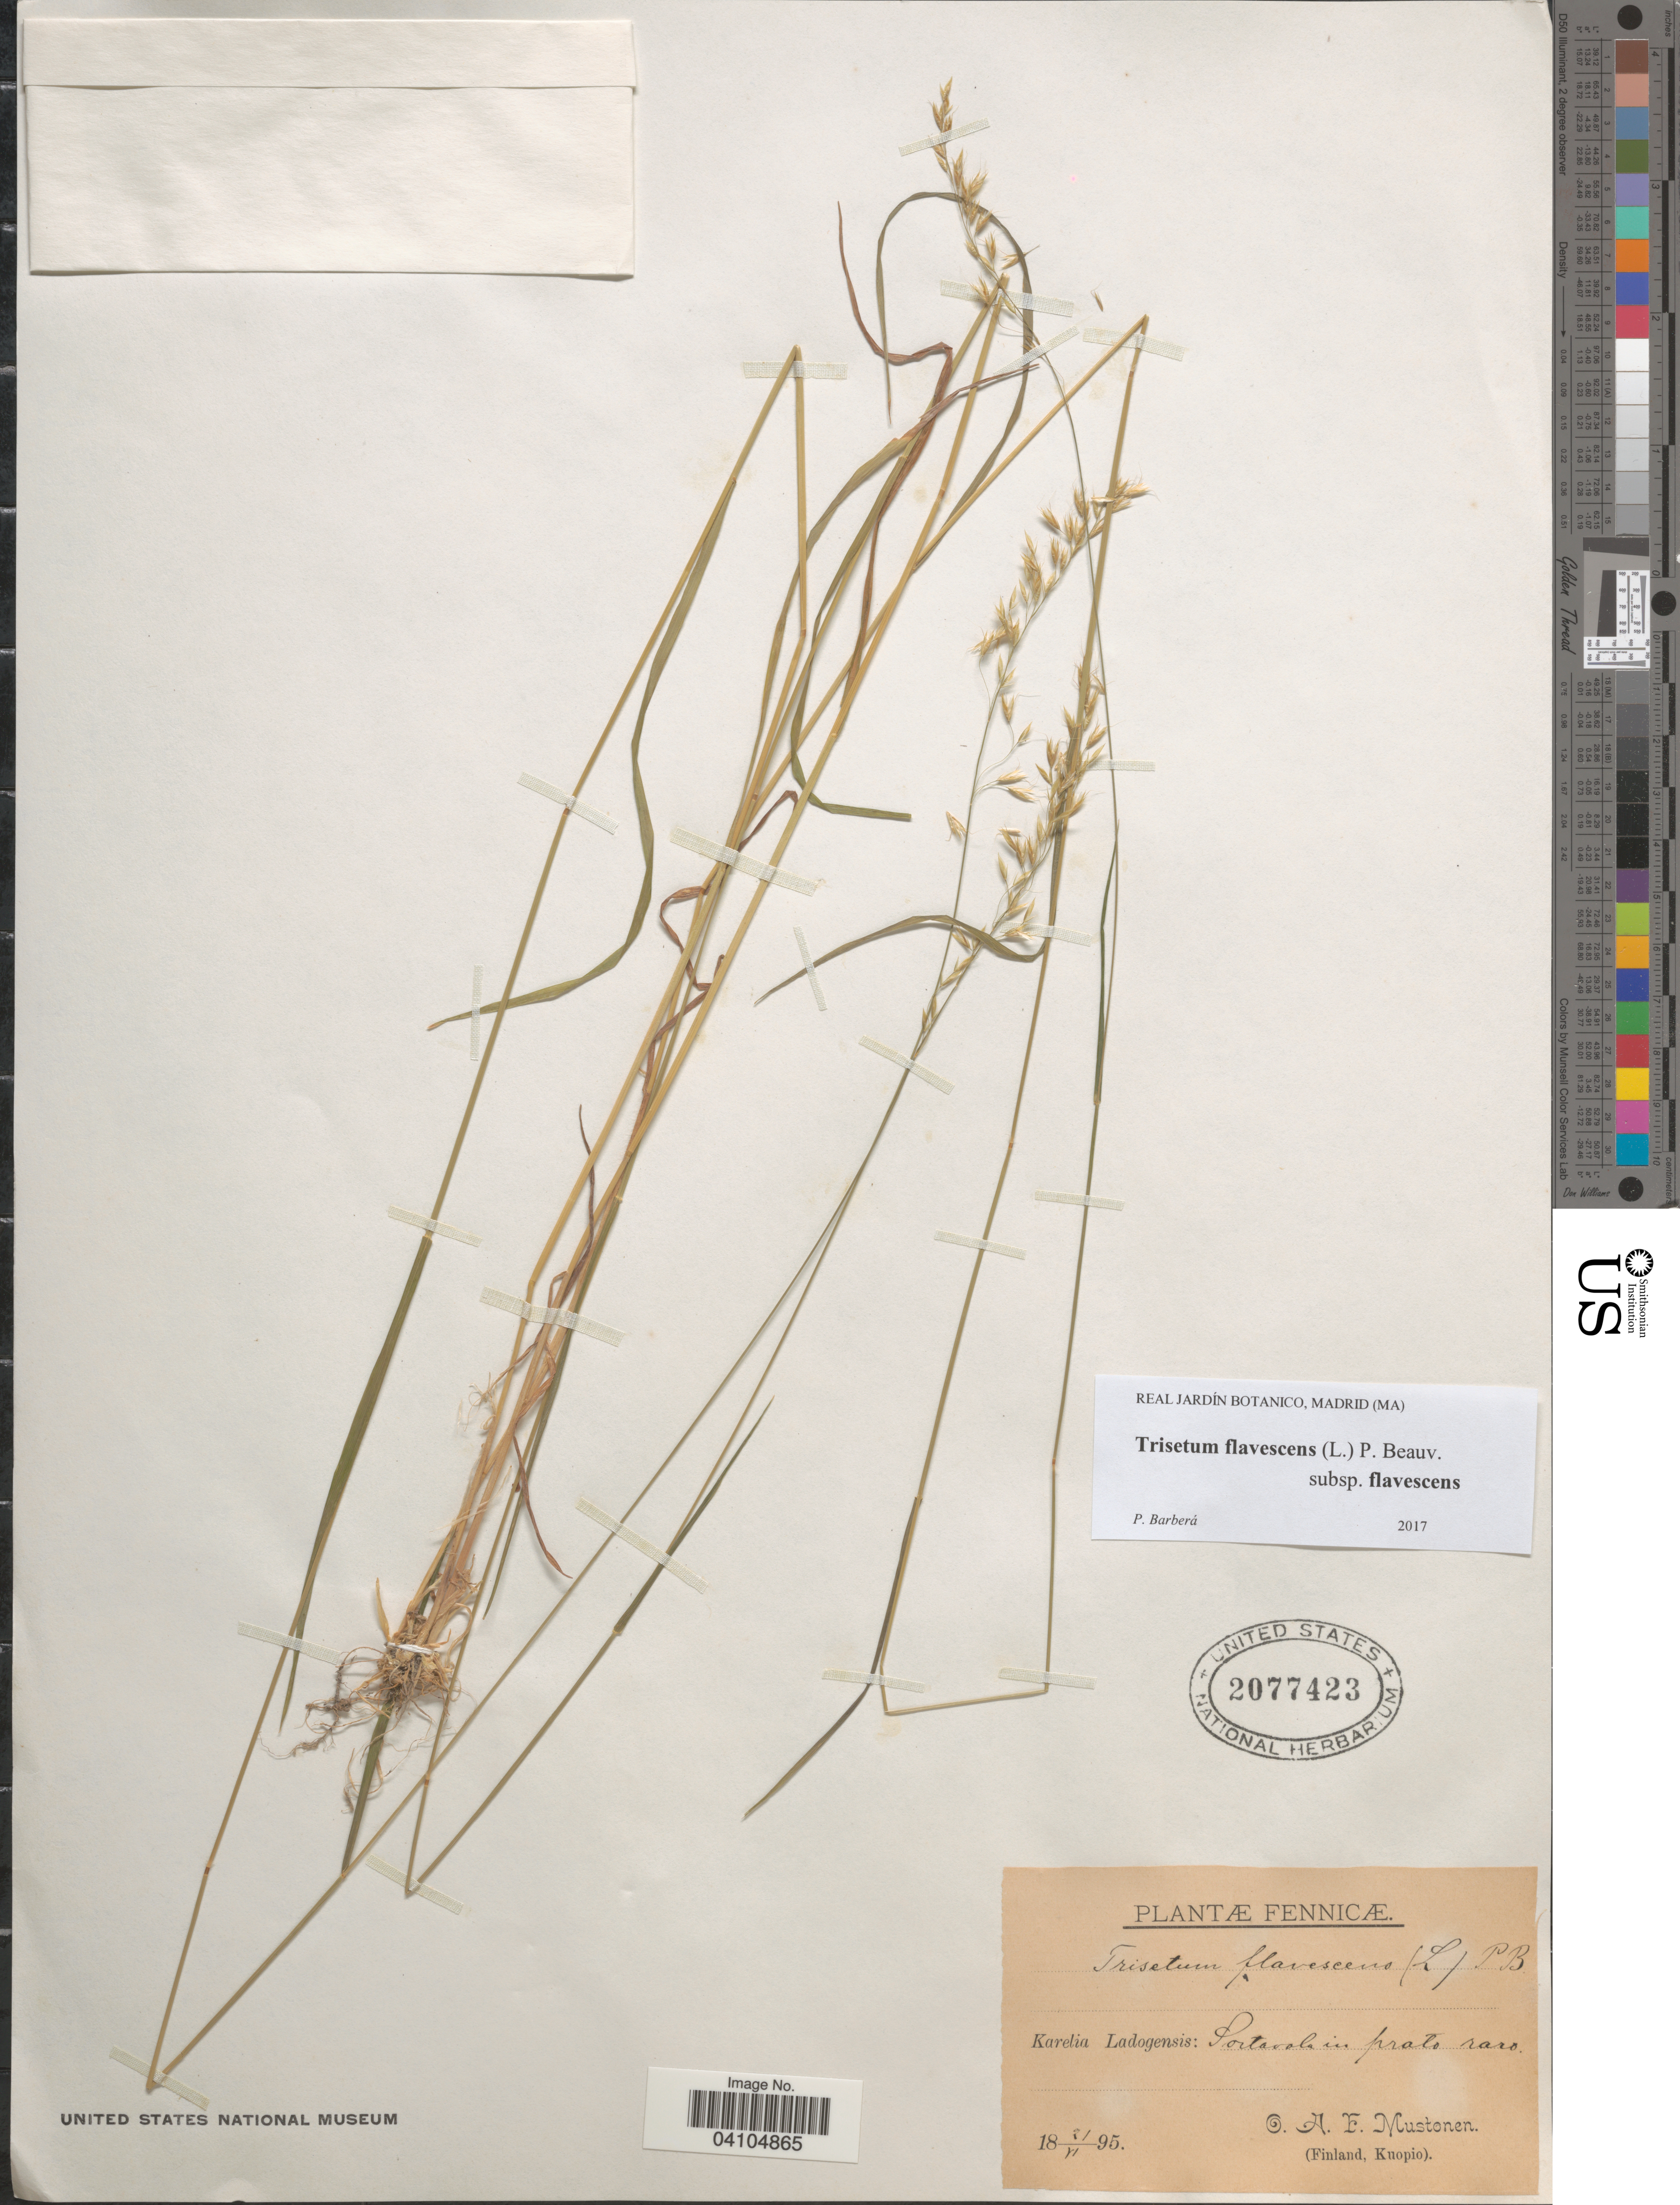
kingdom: Plantae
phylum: Tracheophyta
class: Liliopsida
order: Poales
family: Poaceae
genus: Trisetum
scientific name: Trisetum flavescens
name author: (L.) P. Beauv.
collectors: O. Mustonen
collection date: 1895-06-21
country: Finland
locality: Fennicæ. Karelia Ladogensis: Sortavola in prato raro.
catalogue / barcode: US 2077423